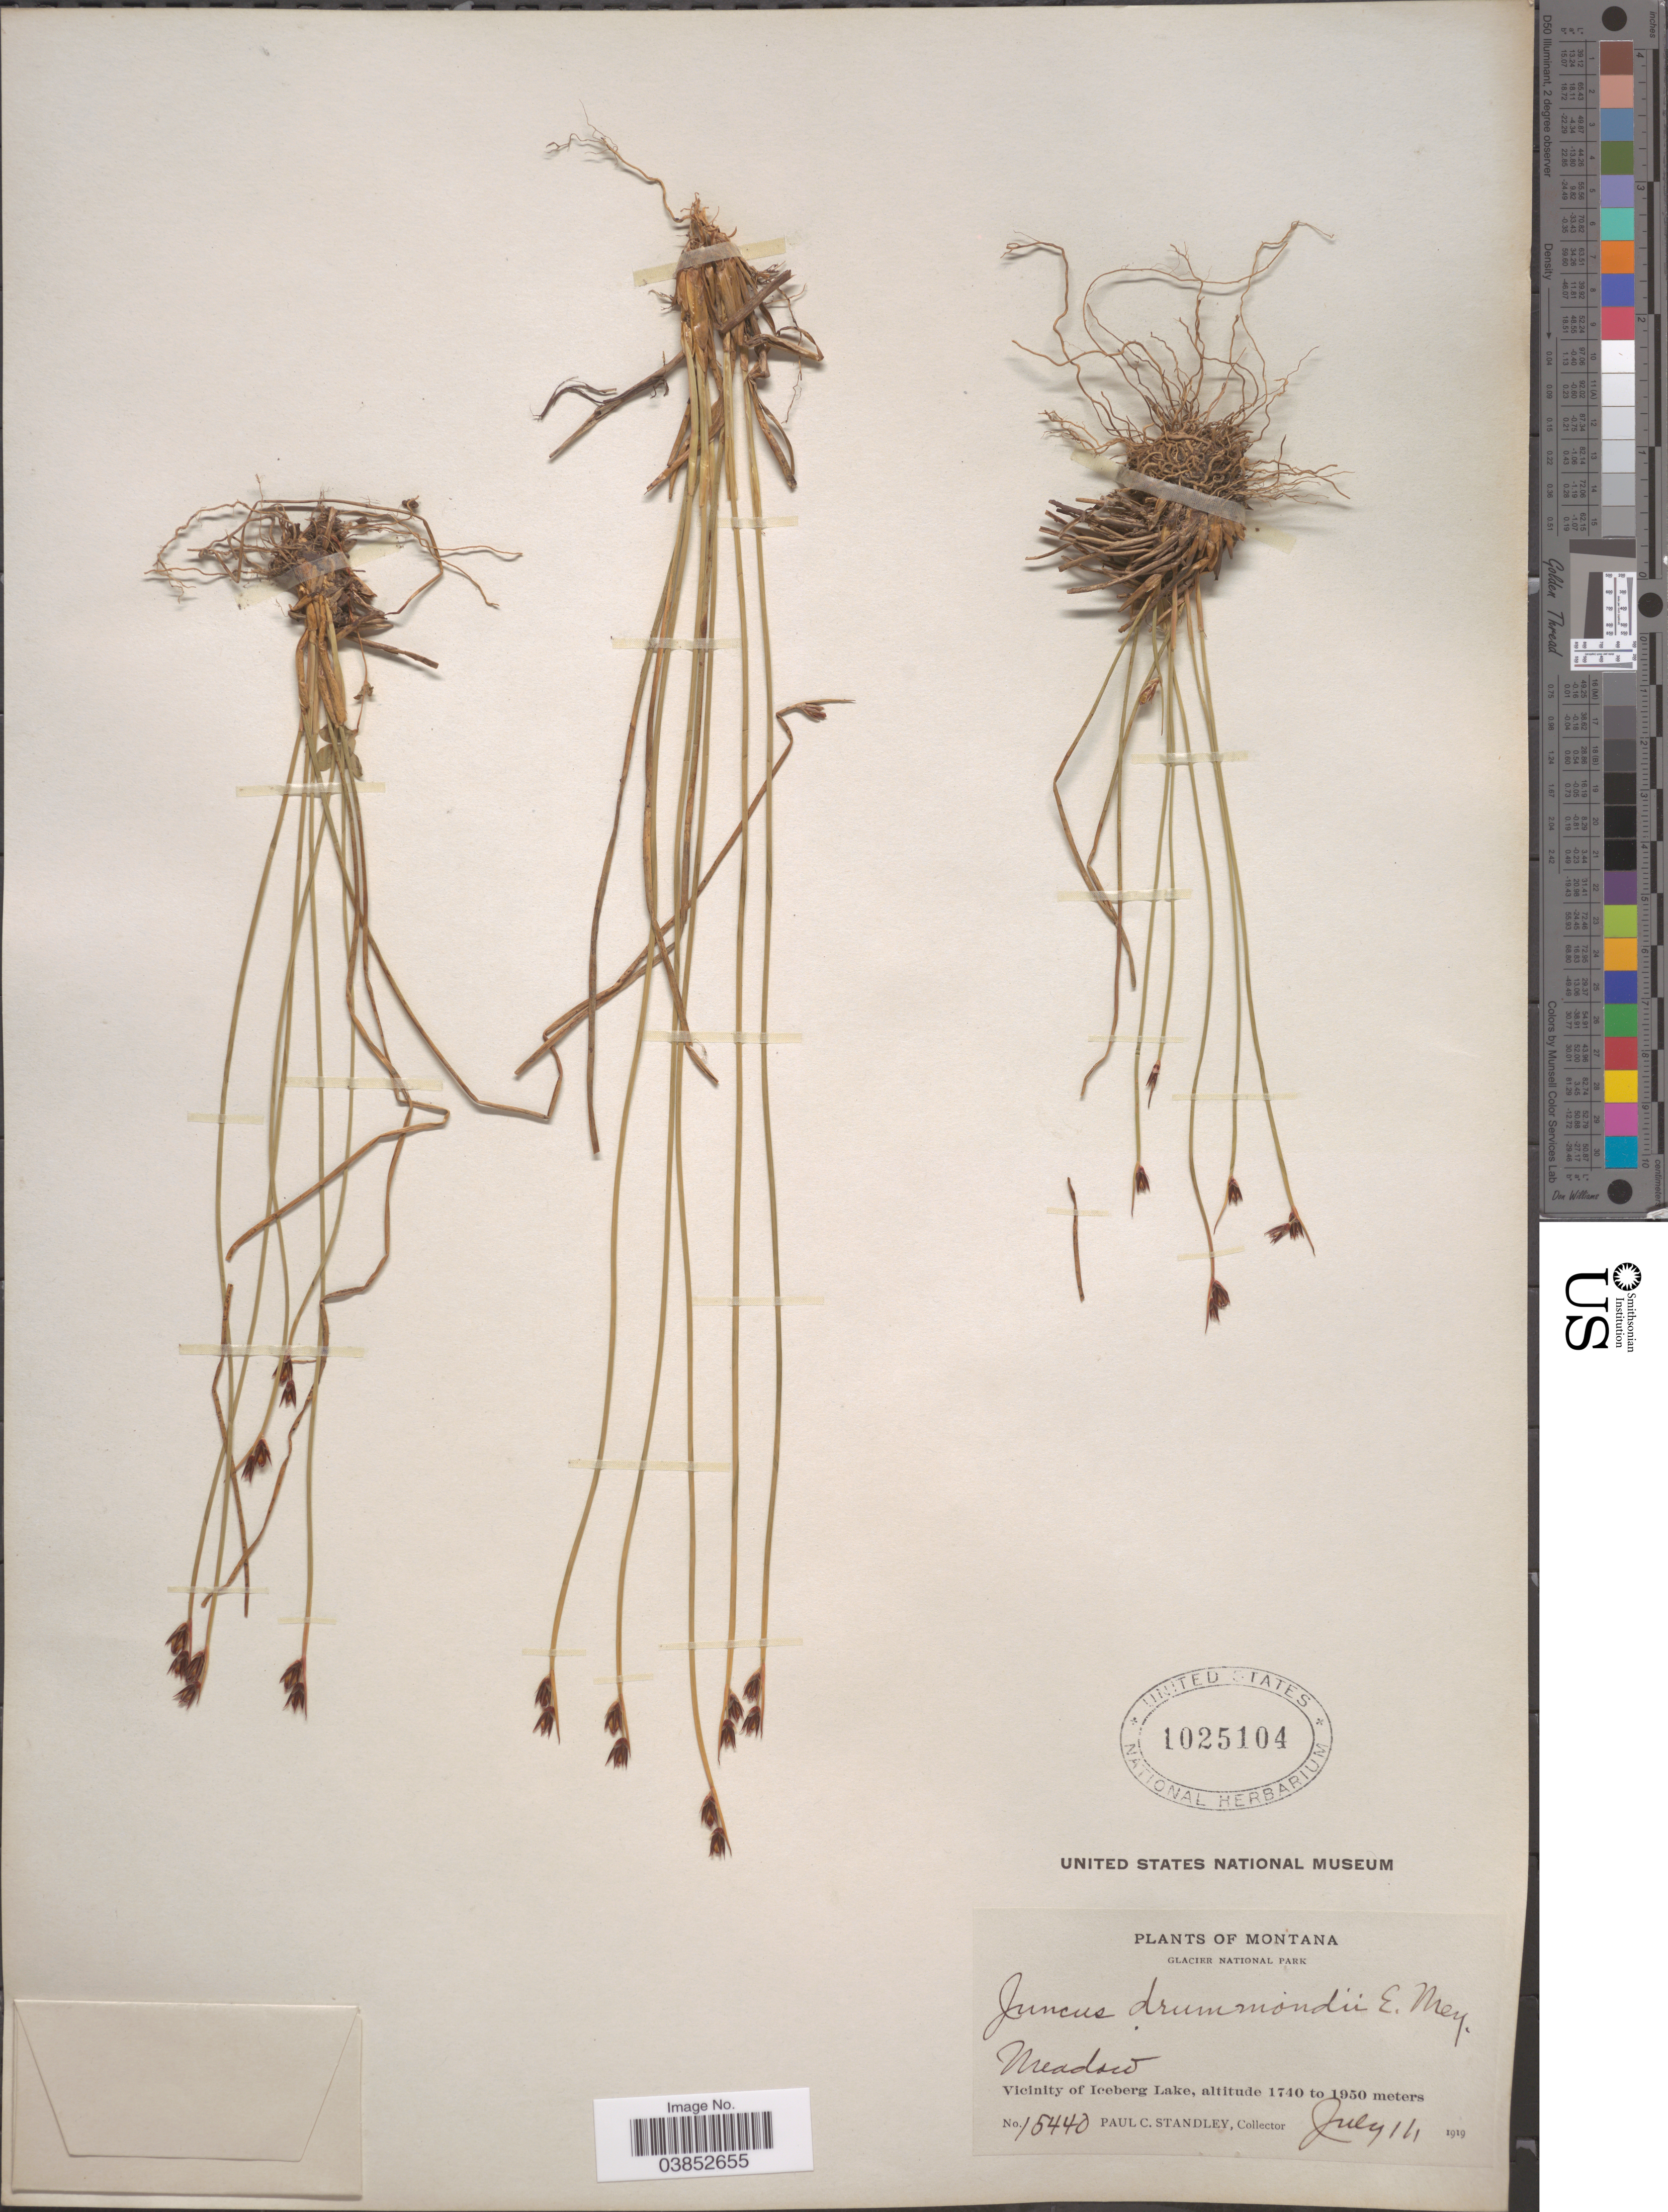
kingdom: Plantae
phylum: Tracheophyta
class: Liliopsida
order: Poales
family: Juncaceae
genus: Juncus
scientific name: Juncus drummondii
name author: E. Mey.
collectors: P. C. Standley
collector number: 15440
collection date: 1919-07-11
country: United States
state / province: Montana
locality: Glacier National Park. Vicinity of Iceberg Lake.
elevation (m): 1740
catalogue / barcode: US 1025104